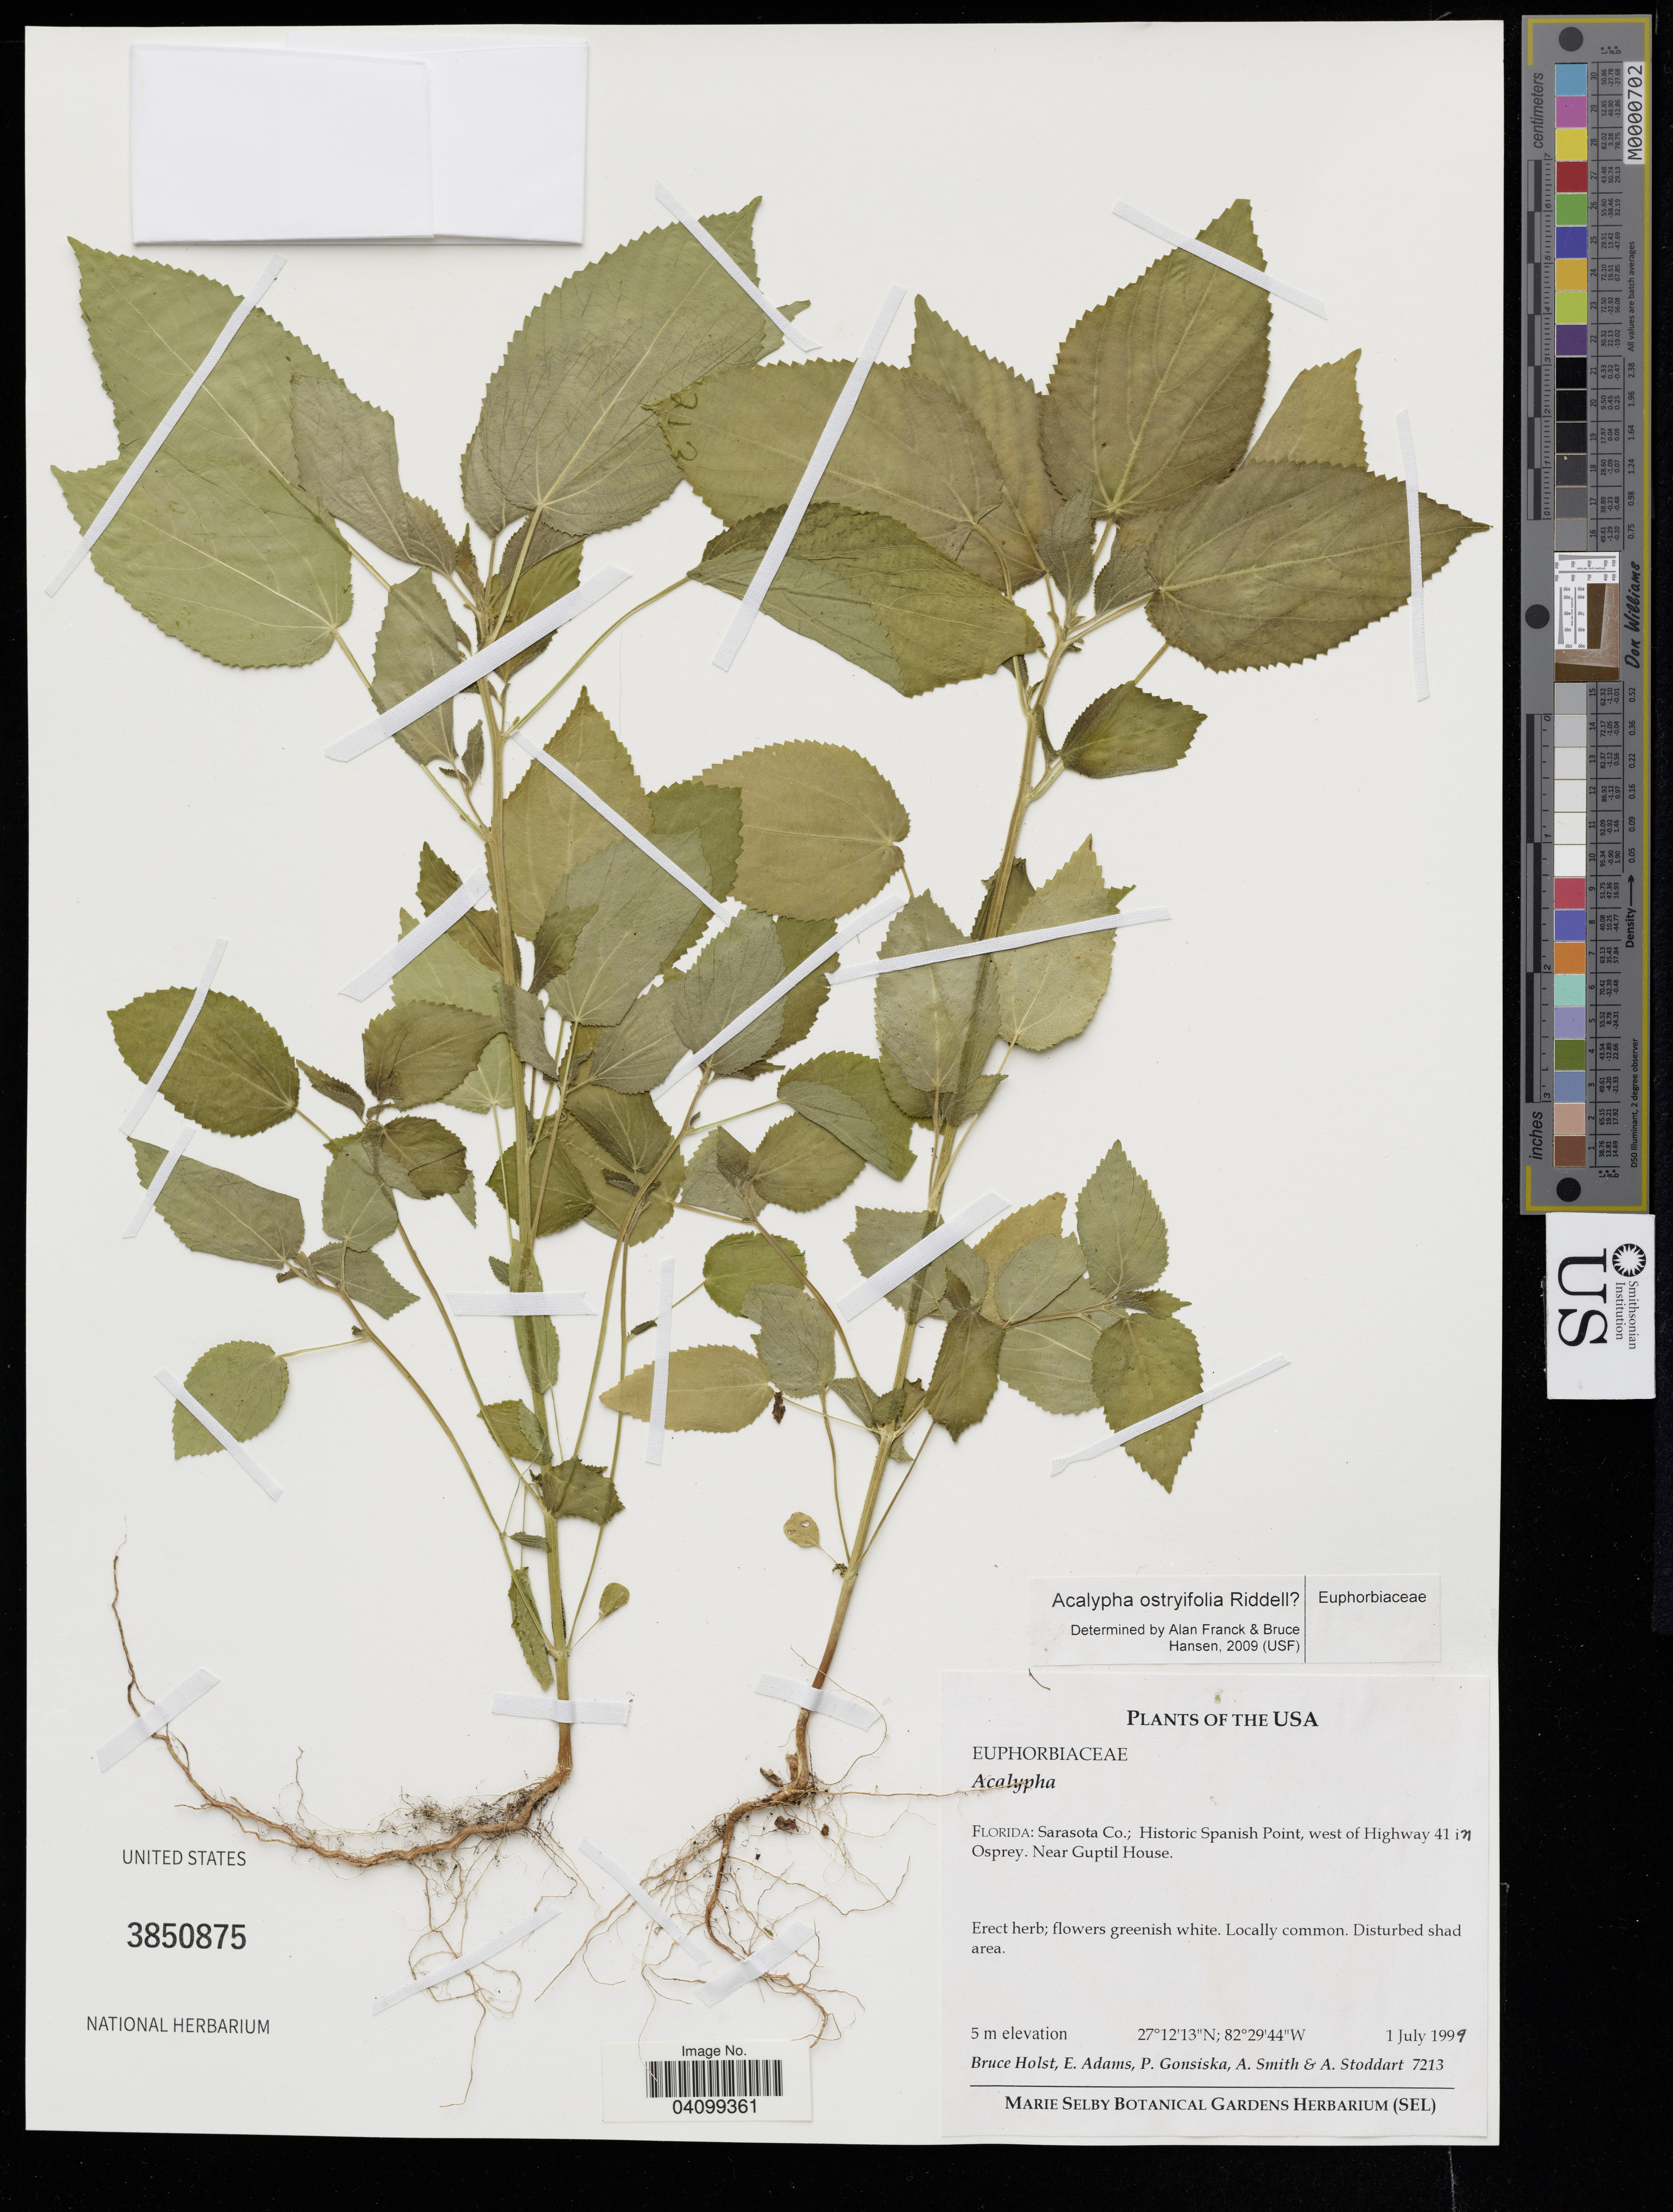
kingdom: Plantae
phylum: Tracheophyta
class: Magnoliopsida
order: Malpighiales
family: Euphorbiaceae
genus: Acalypha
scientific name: Acalypha ostryifolia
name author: Ridd.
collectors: B. Holst, E. Adams & A. Smith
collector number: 7213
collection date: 1999-07-01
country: United States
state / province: Florida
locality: Sarasota Co.; Historic Spanish Point, west of Highway 41 in Osprey. Near Guptil House.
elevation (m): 5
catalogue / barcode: US 3850875